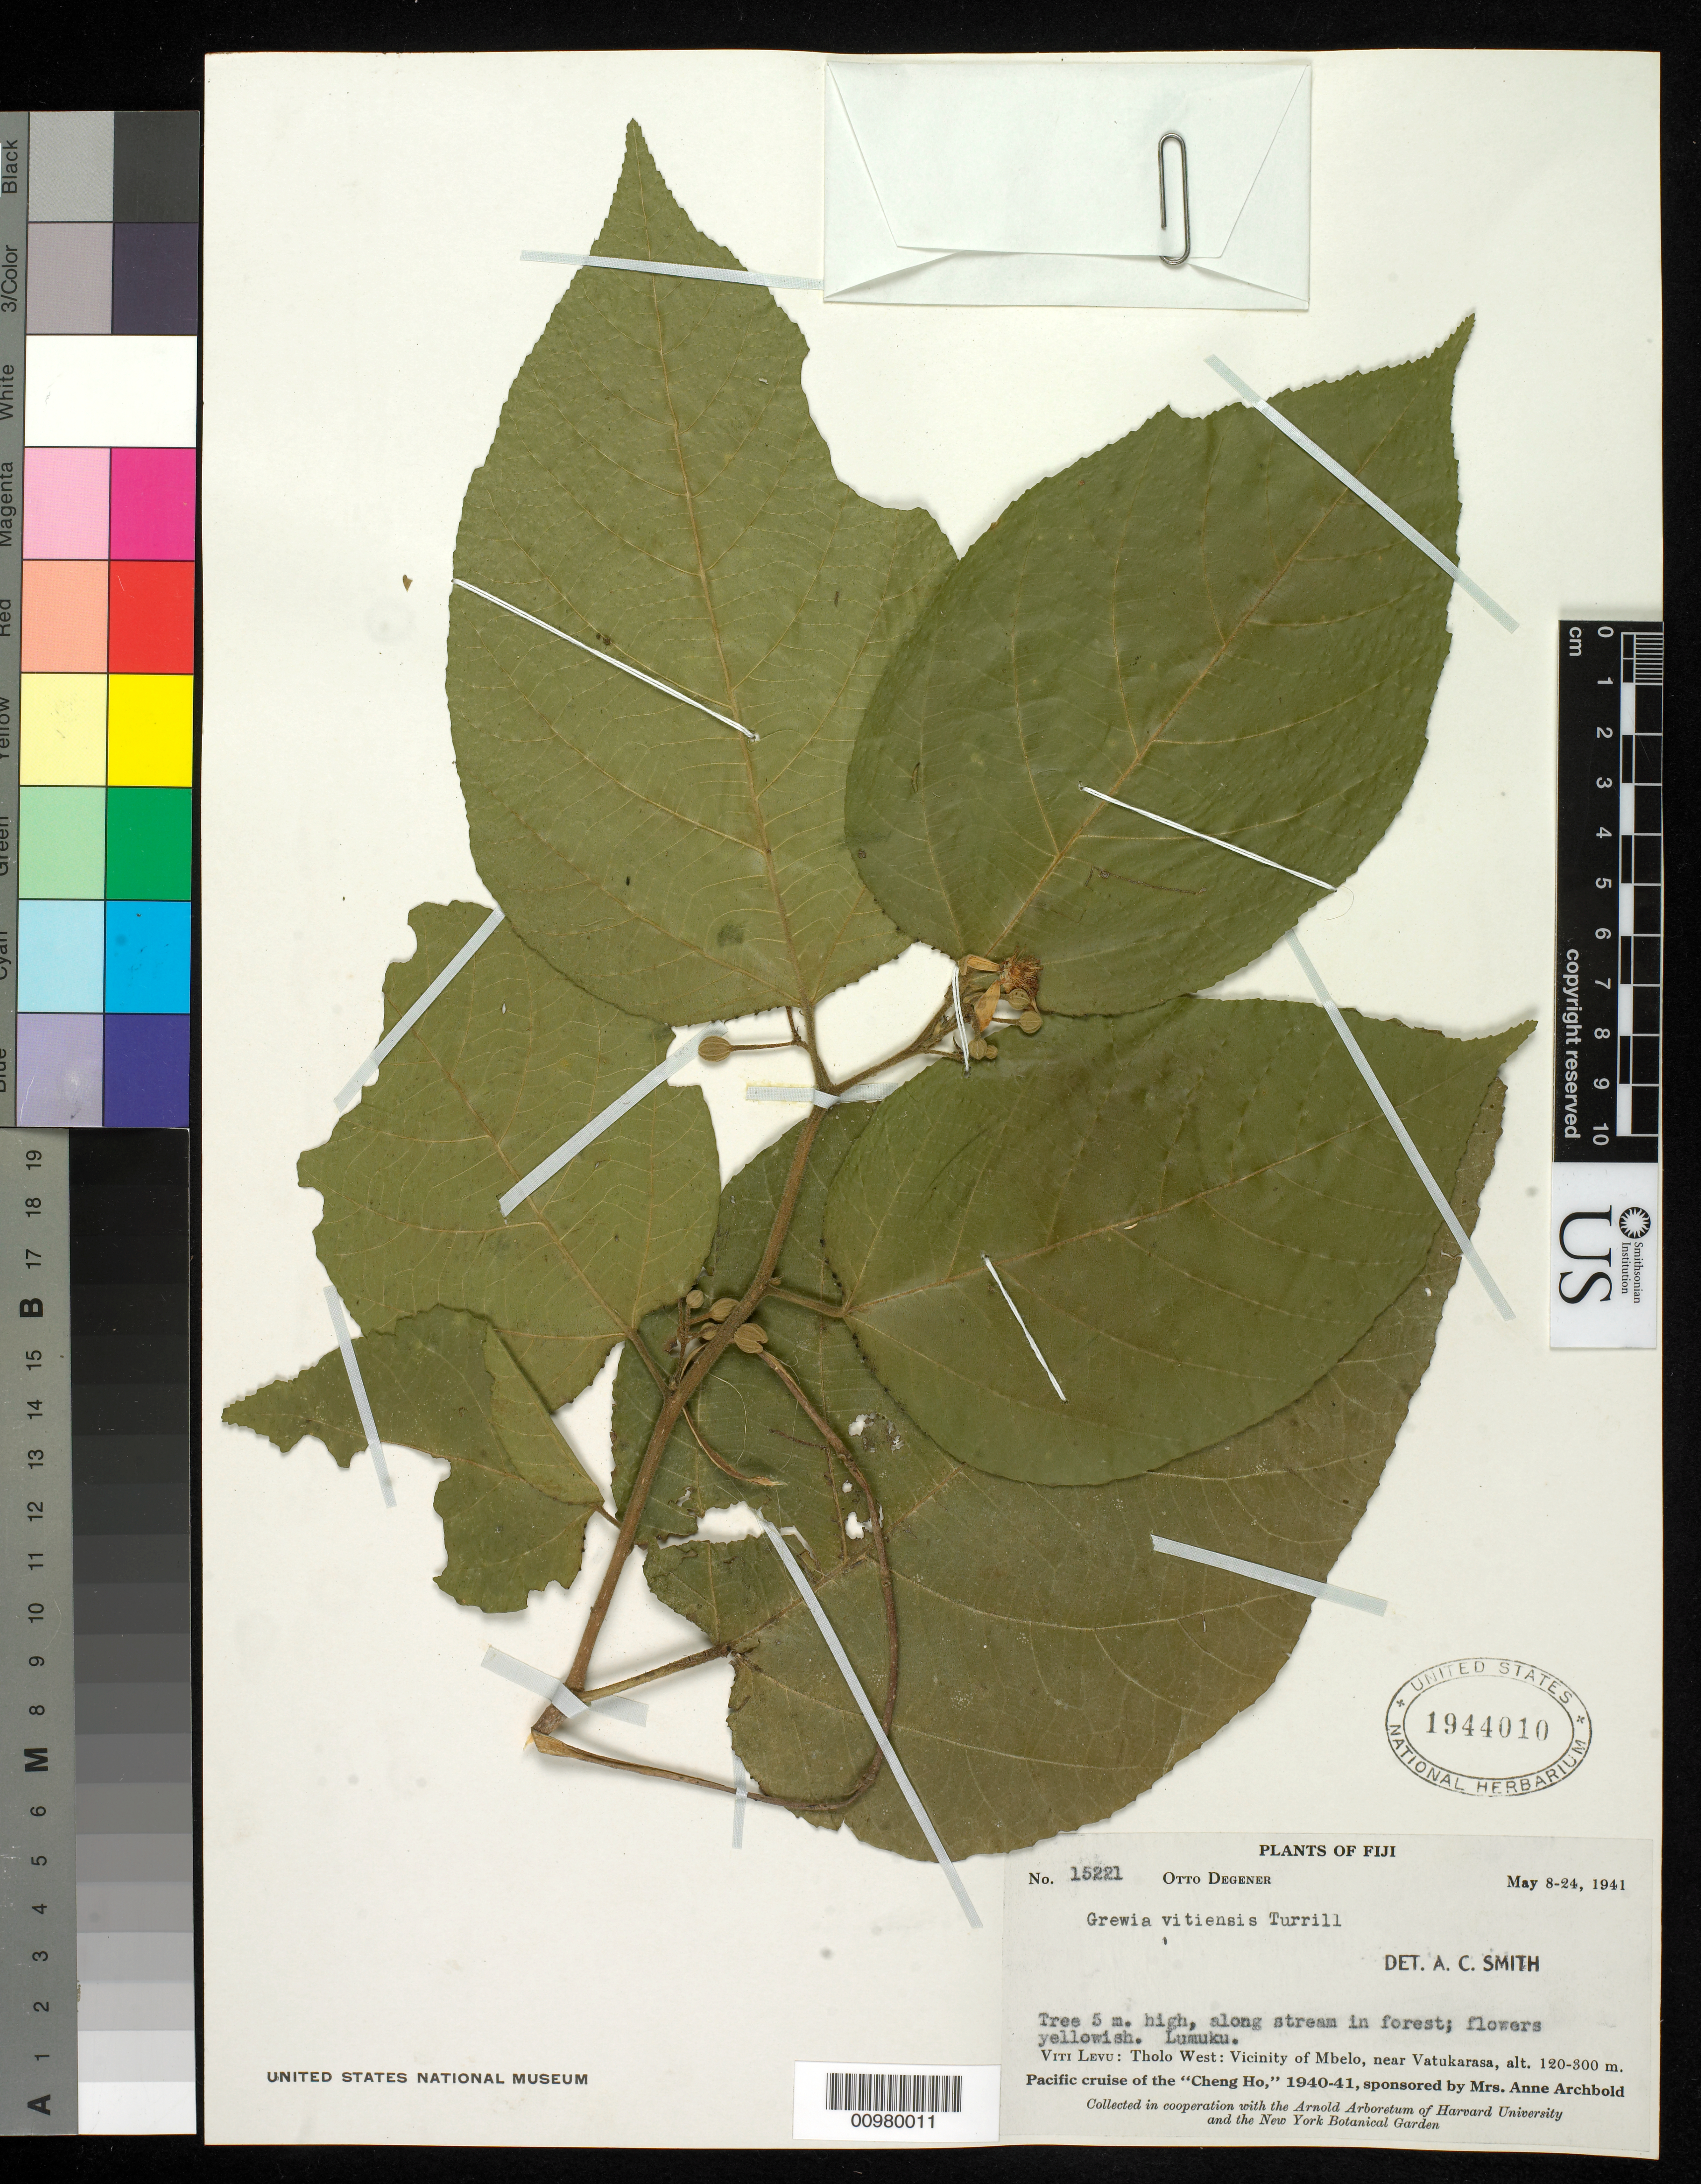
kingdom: Plantae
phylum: Tracheophyta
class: Magnoliopsida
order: Malvales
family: Malvaceae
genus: Grewia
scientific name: Grewia vitiensis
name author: Turrill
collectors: O. Degener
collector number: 15221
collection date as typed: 08 May 1941 to 24 May 1941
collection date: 1941-05-08/1941-05-24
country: Fiji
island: Viti Levu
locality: Tholo West: Vicinity of Mbelo, near Vatukarasa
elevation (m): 120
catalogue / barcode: US 1944010